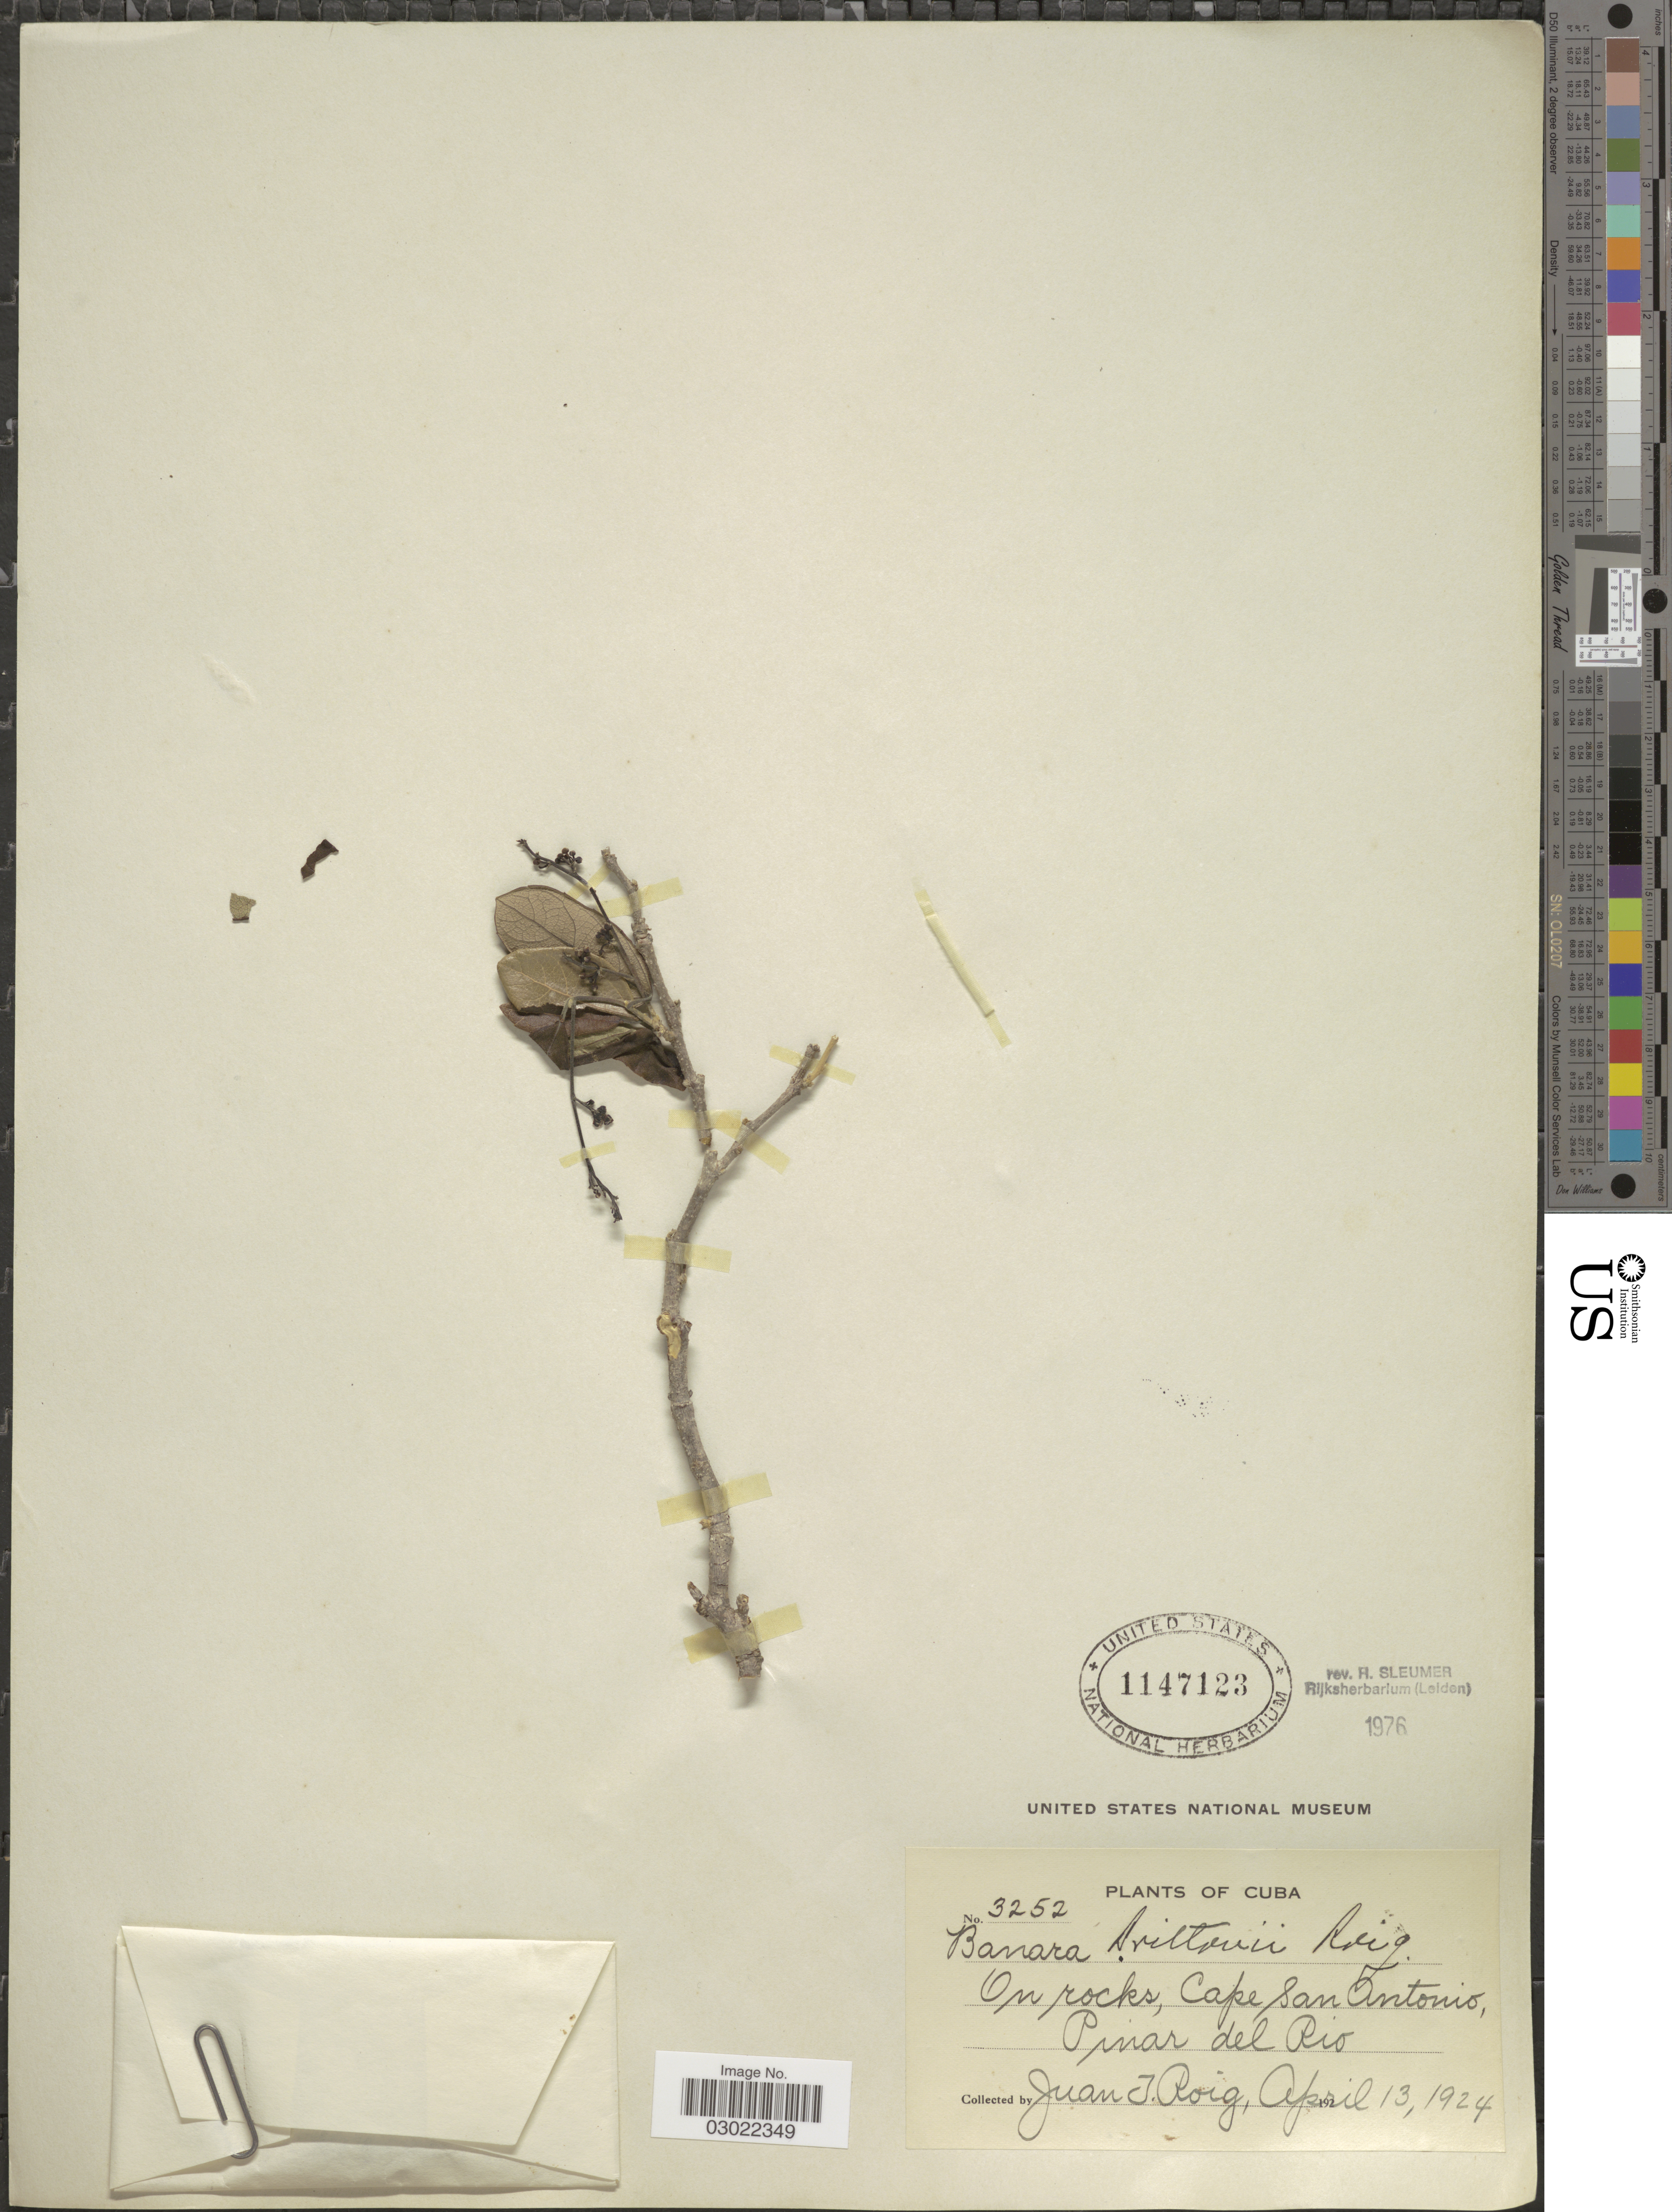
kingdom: Plantae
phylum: Tracheophyta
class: Magnoliopsida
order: Malpighiales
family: Salicaceae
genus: Banara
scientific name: Banara brittonii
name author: Roig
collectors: J. Roig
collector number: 3252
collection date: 1924-04-13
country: Cuba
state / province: Pinar del Río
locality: On rocks, Cape San Antonio.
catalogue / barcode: US 1147123